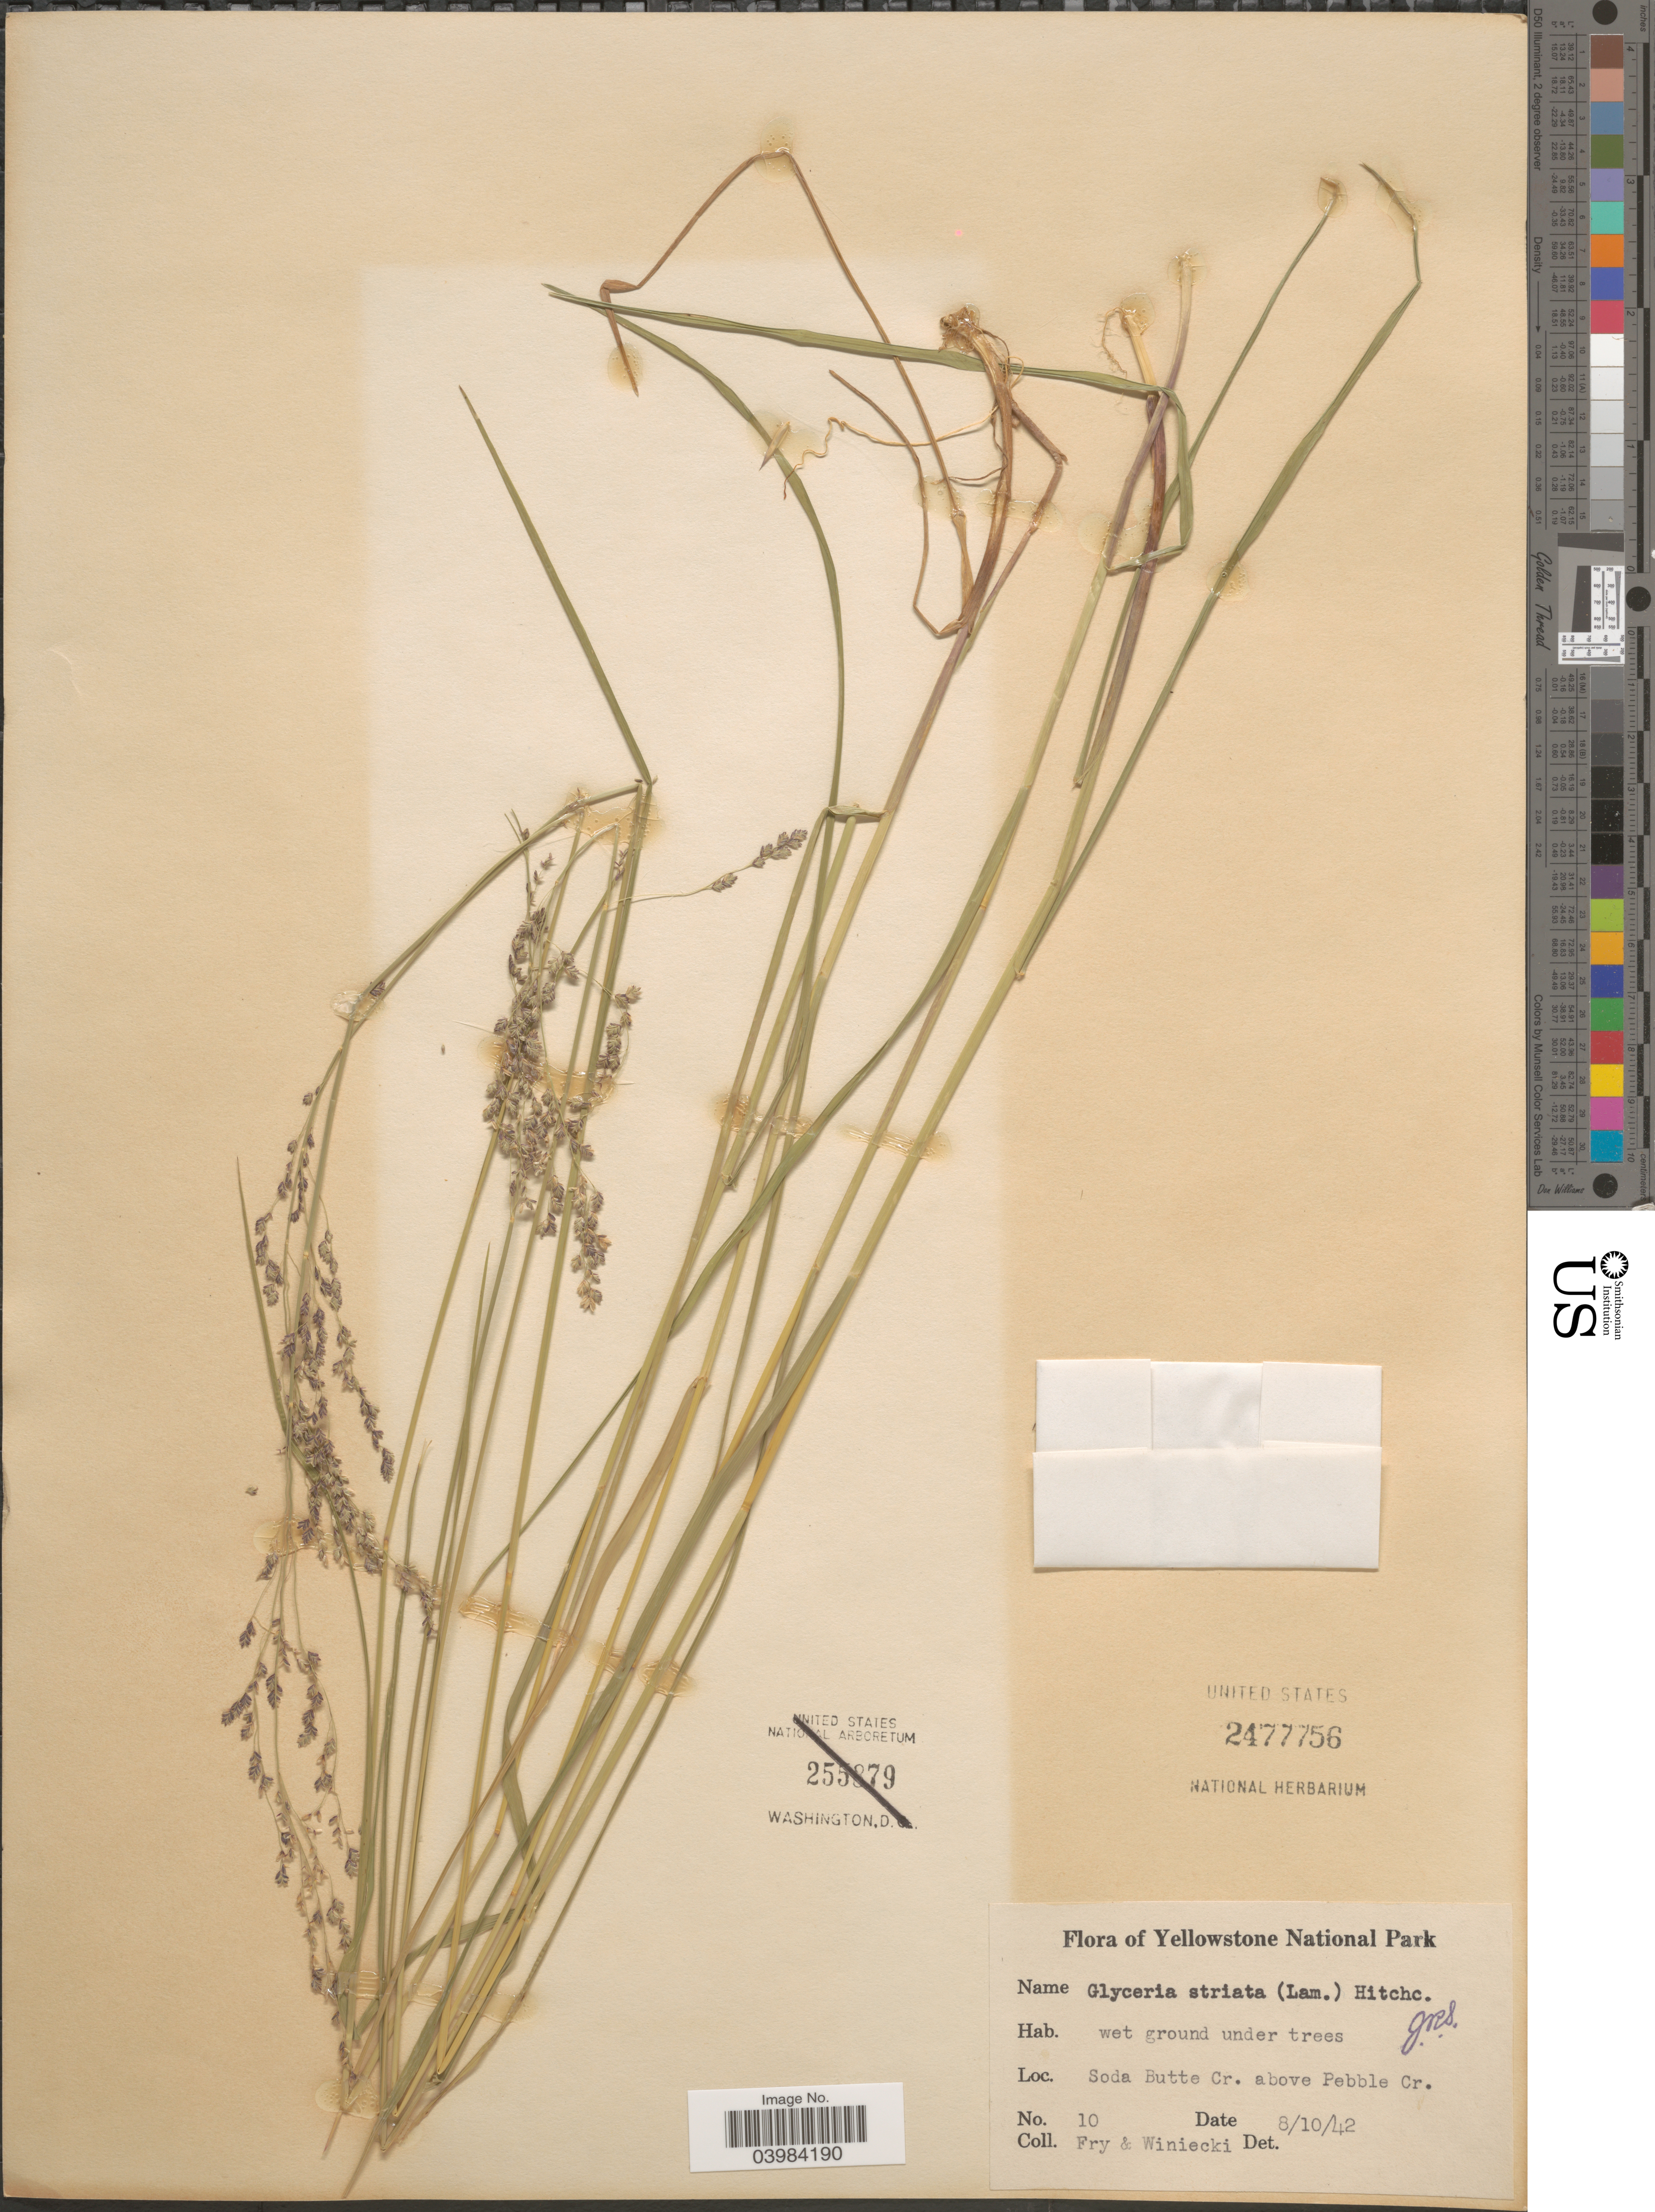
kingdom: Plantae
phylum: Tracheophyta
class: Liliopsida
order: Poales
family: Poaceae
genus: Glyceria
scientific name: Glyceria striata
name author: (Lam.) Hitchc.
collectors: -. Fry & Winiecki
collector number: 10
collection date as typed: Transcribed d/m/y: 10/8/42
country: United States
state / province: Wyoming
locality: Yellowstone National Park. Soda Butte Cr. above Pebble Cr.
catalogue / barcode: US 2477756